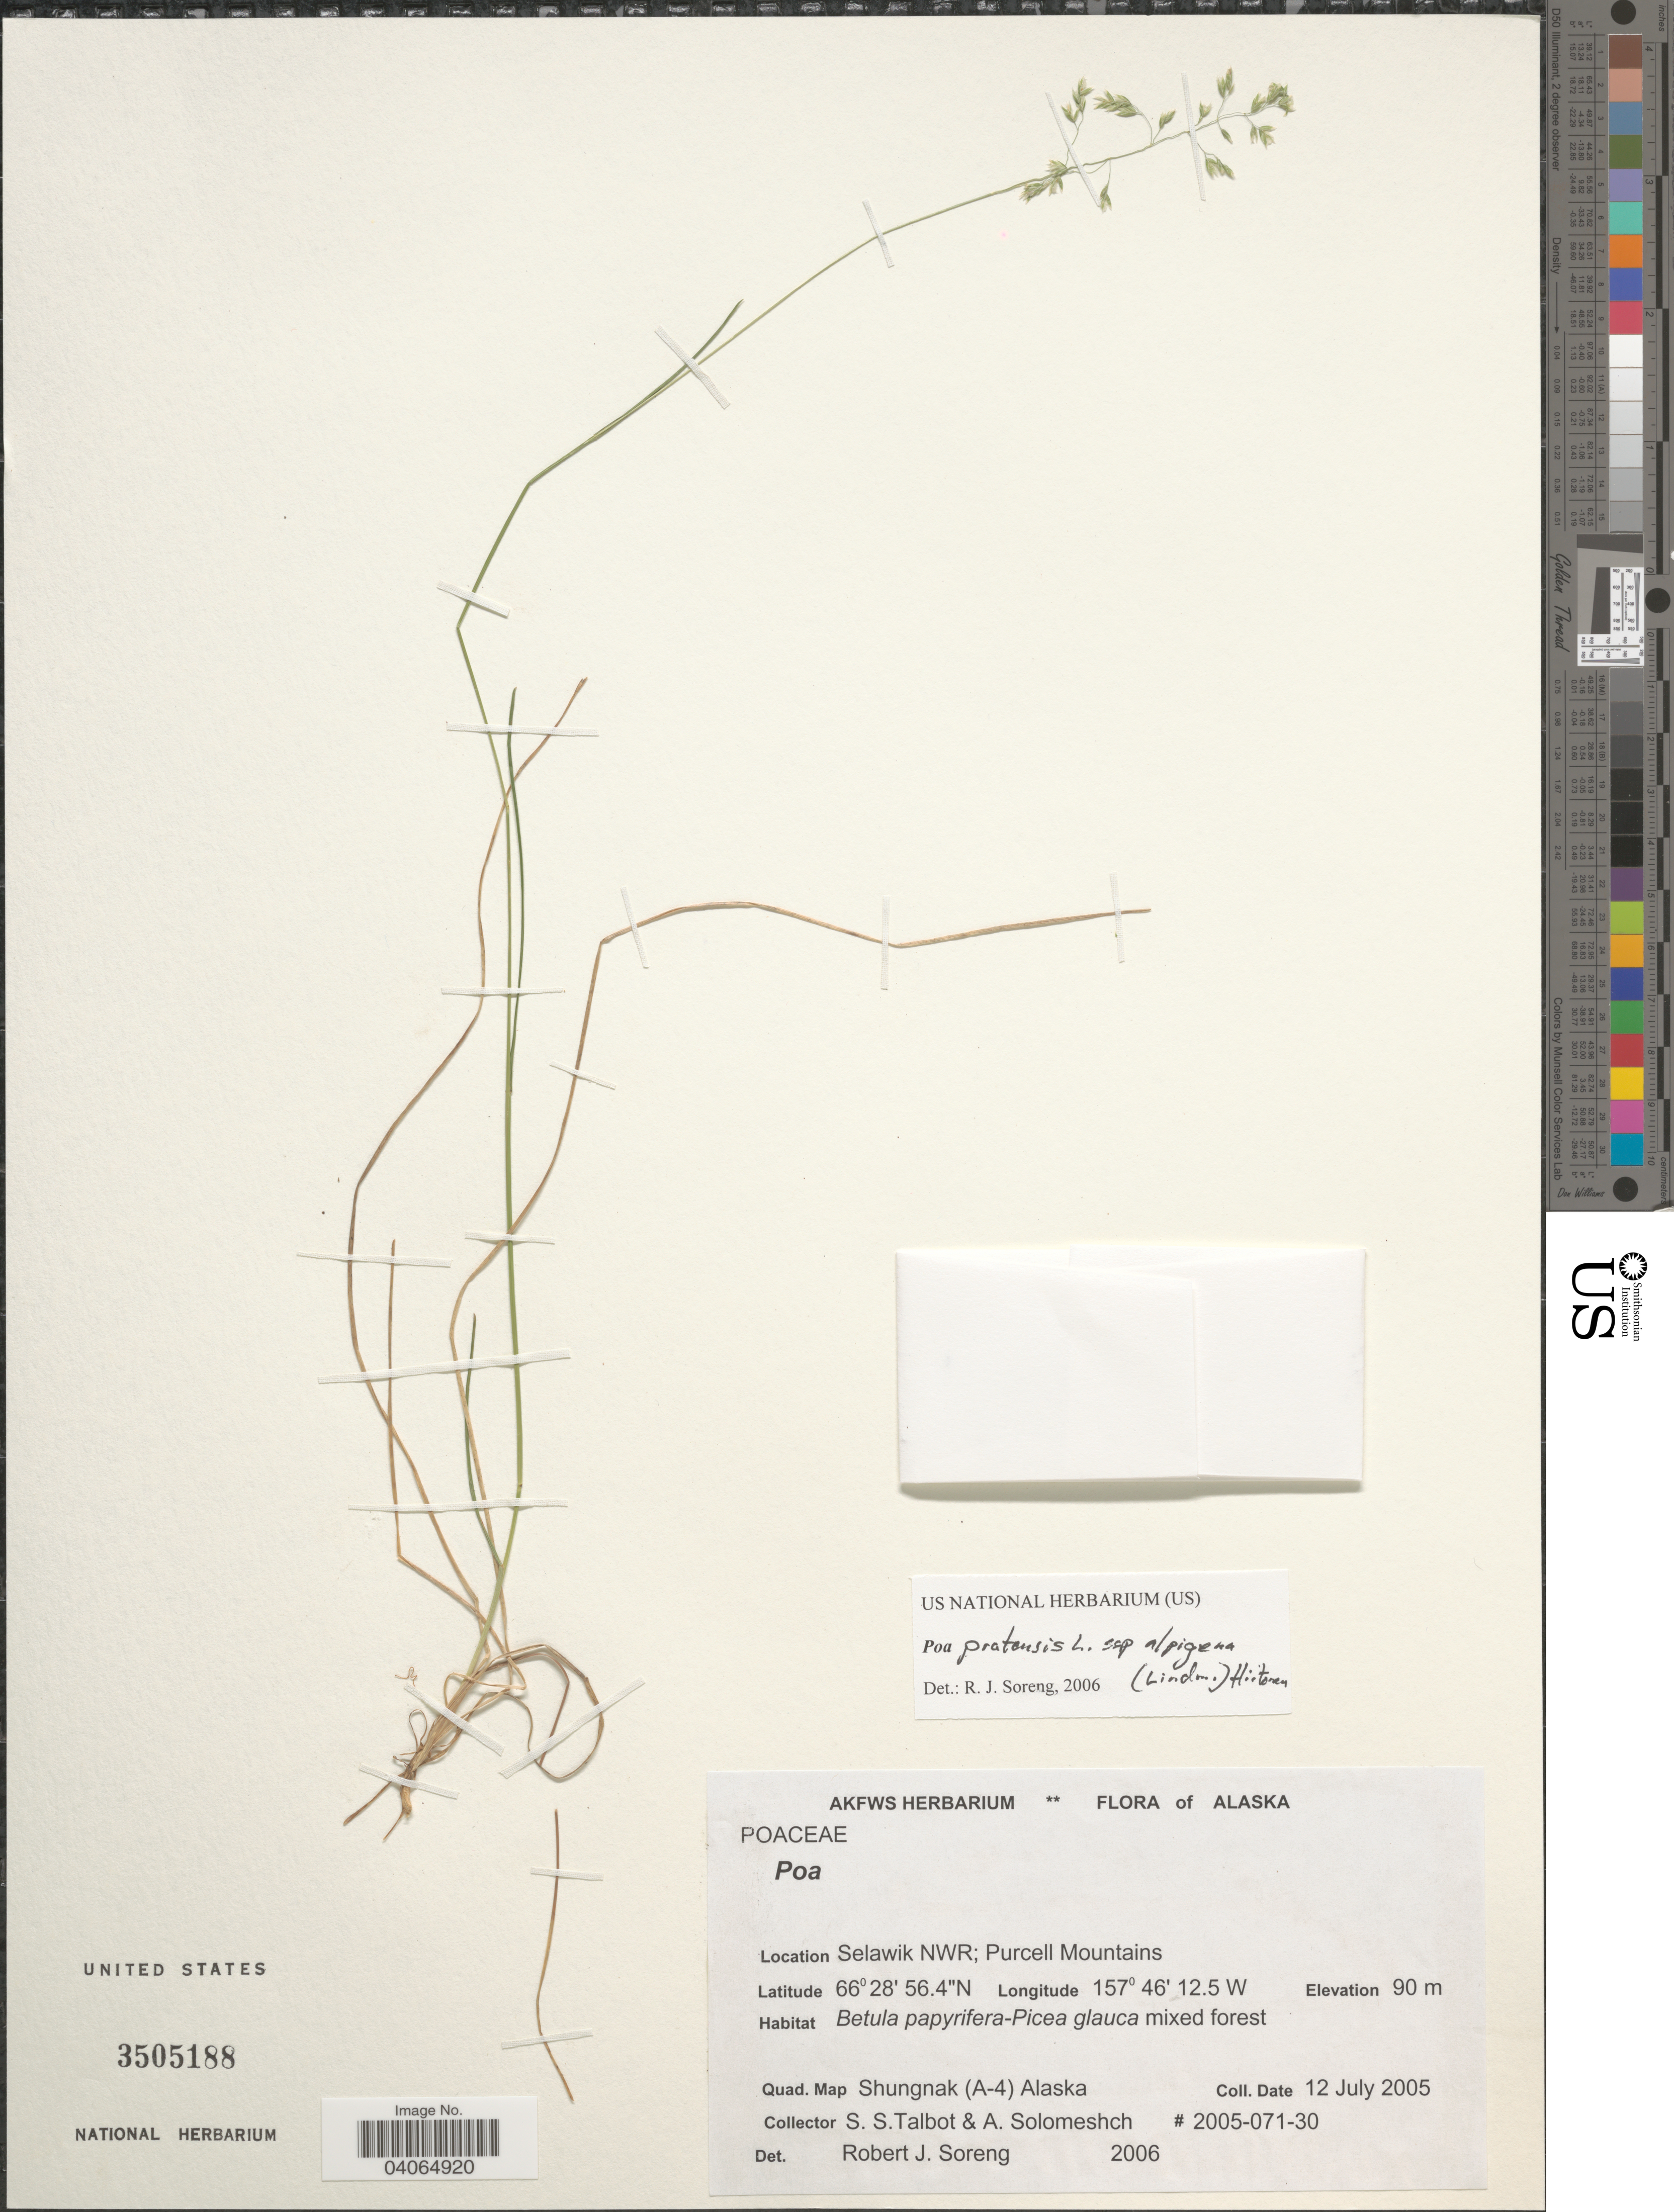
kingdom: Plantae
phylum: Tracheophyta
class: Liliopsida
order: Poales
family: Poaceae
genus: Poa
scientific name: Poa pratensis subsp. alpigena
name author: (Lindm.) Hiitonen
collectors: S. S. Talbot & A. Solomeshch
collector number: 2005-071-30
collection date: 2005-07-12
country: United States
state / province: Alaska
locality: Selawik NWR; Purcell Mountains. Quad. Map Shungnak (A-4).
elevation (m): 90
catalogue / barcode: US 3505188